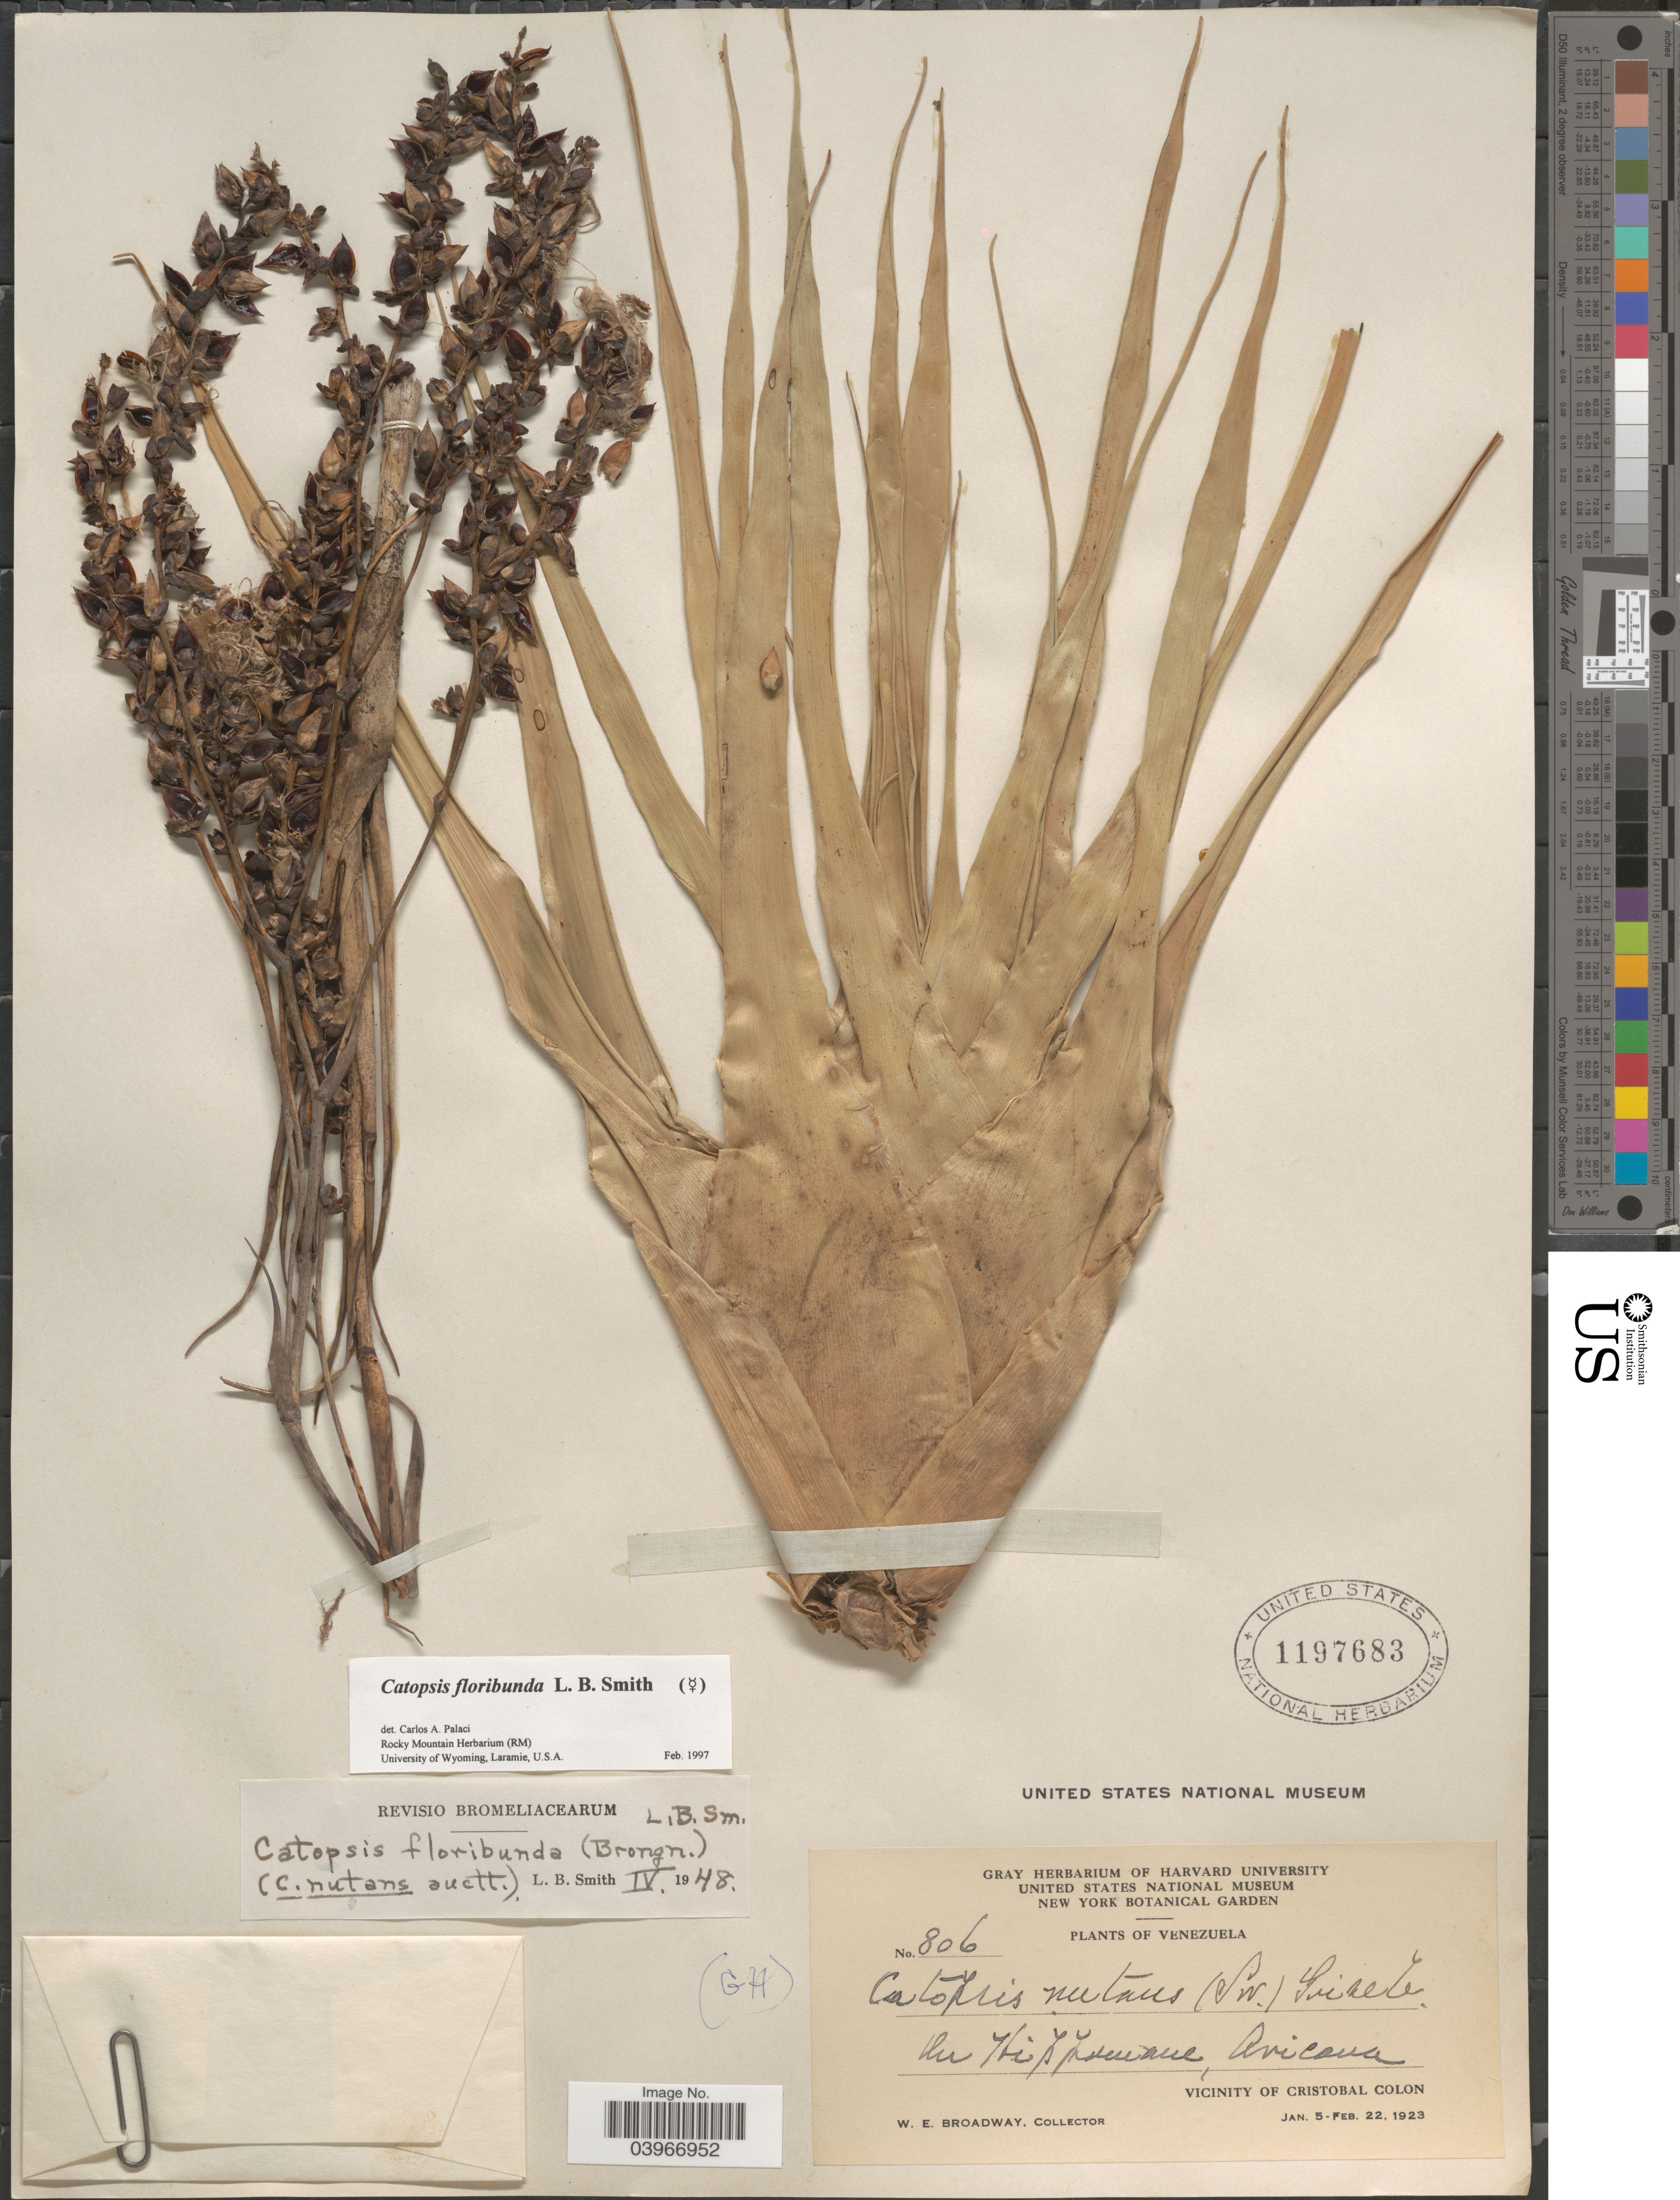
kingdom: Plantae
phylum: Tracheophyta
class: Liliopsida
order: Poales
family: Bromeliaceae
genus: Catopsis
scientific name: Catopsis floribunda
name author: L.B. Sm.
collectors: W. E. Broadway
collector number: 806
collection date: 1923-01-05/1923-02-22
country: Venezuela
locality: On [interpreted] Hispacuane [interpreted], Aricaua. Vicinity of Cristobal Colon.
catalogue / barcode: US 1197683